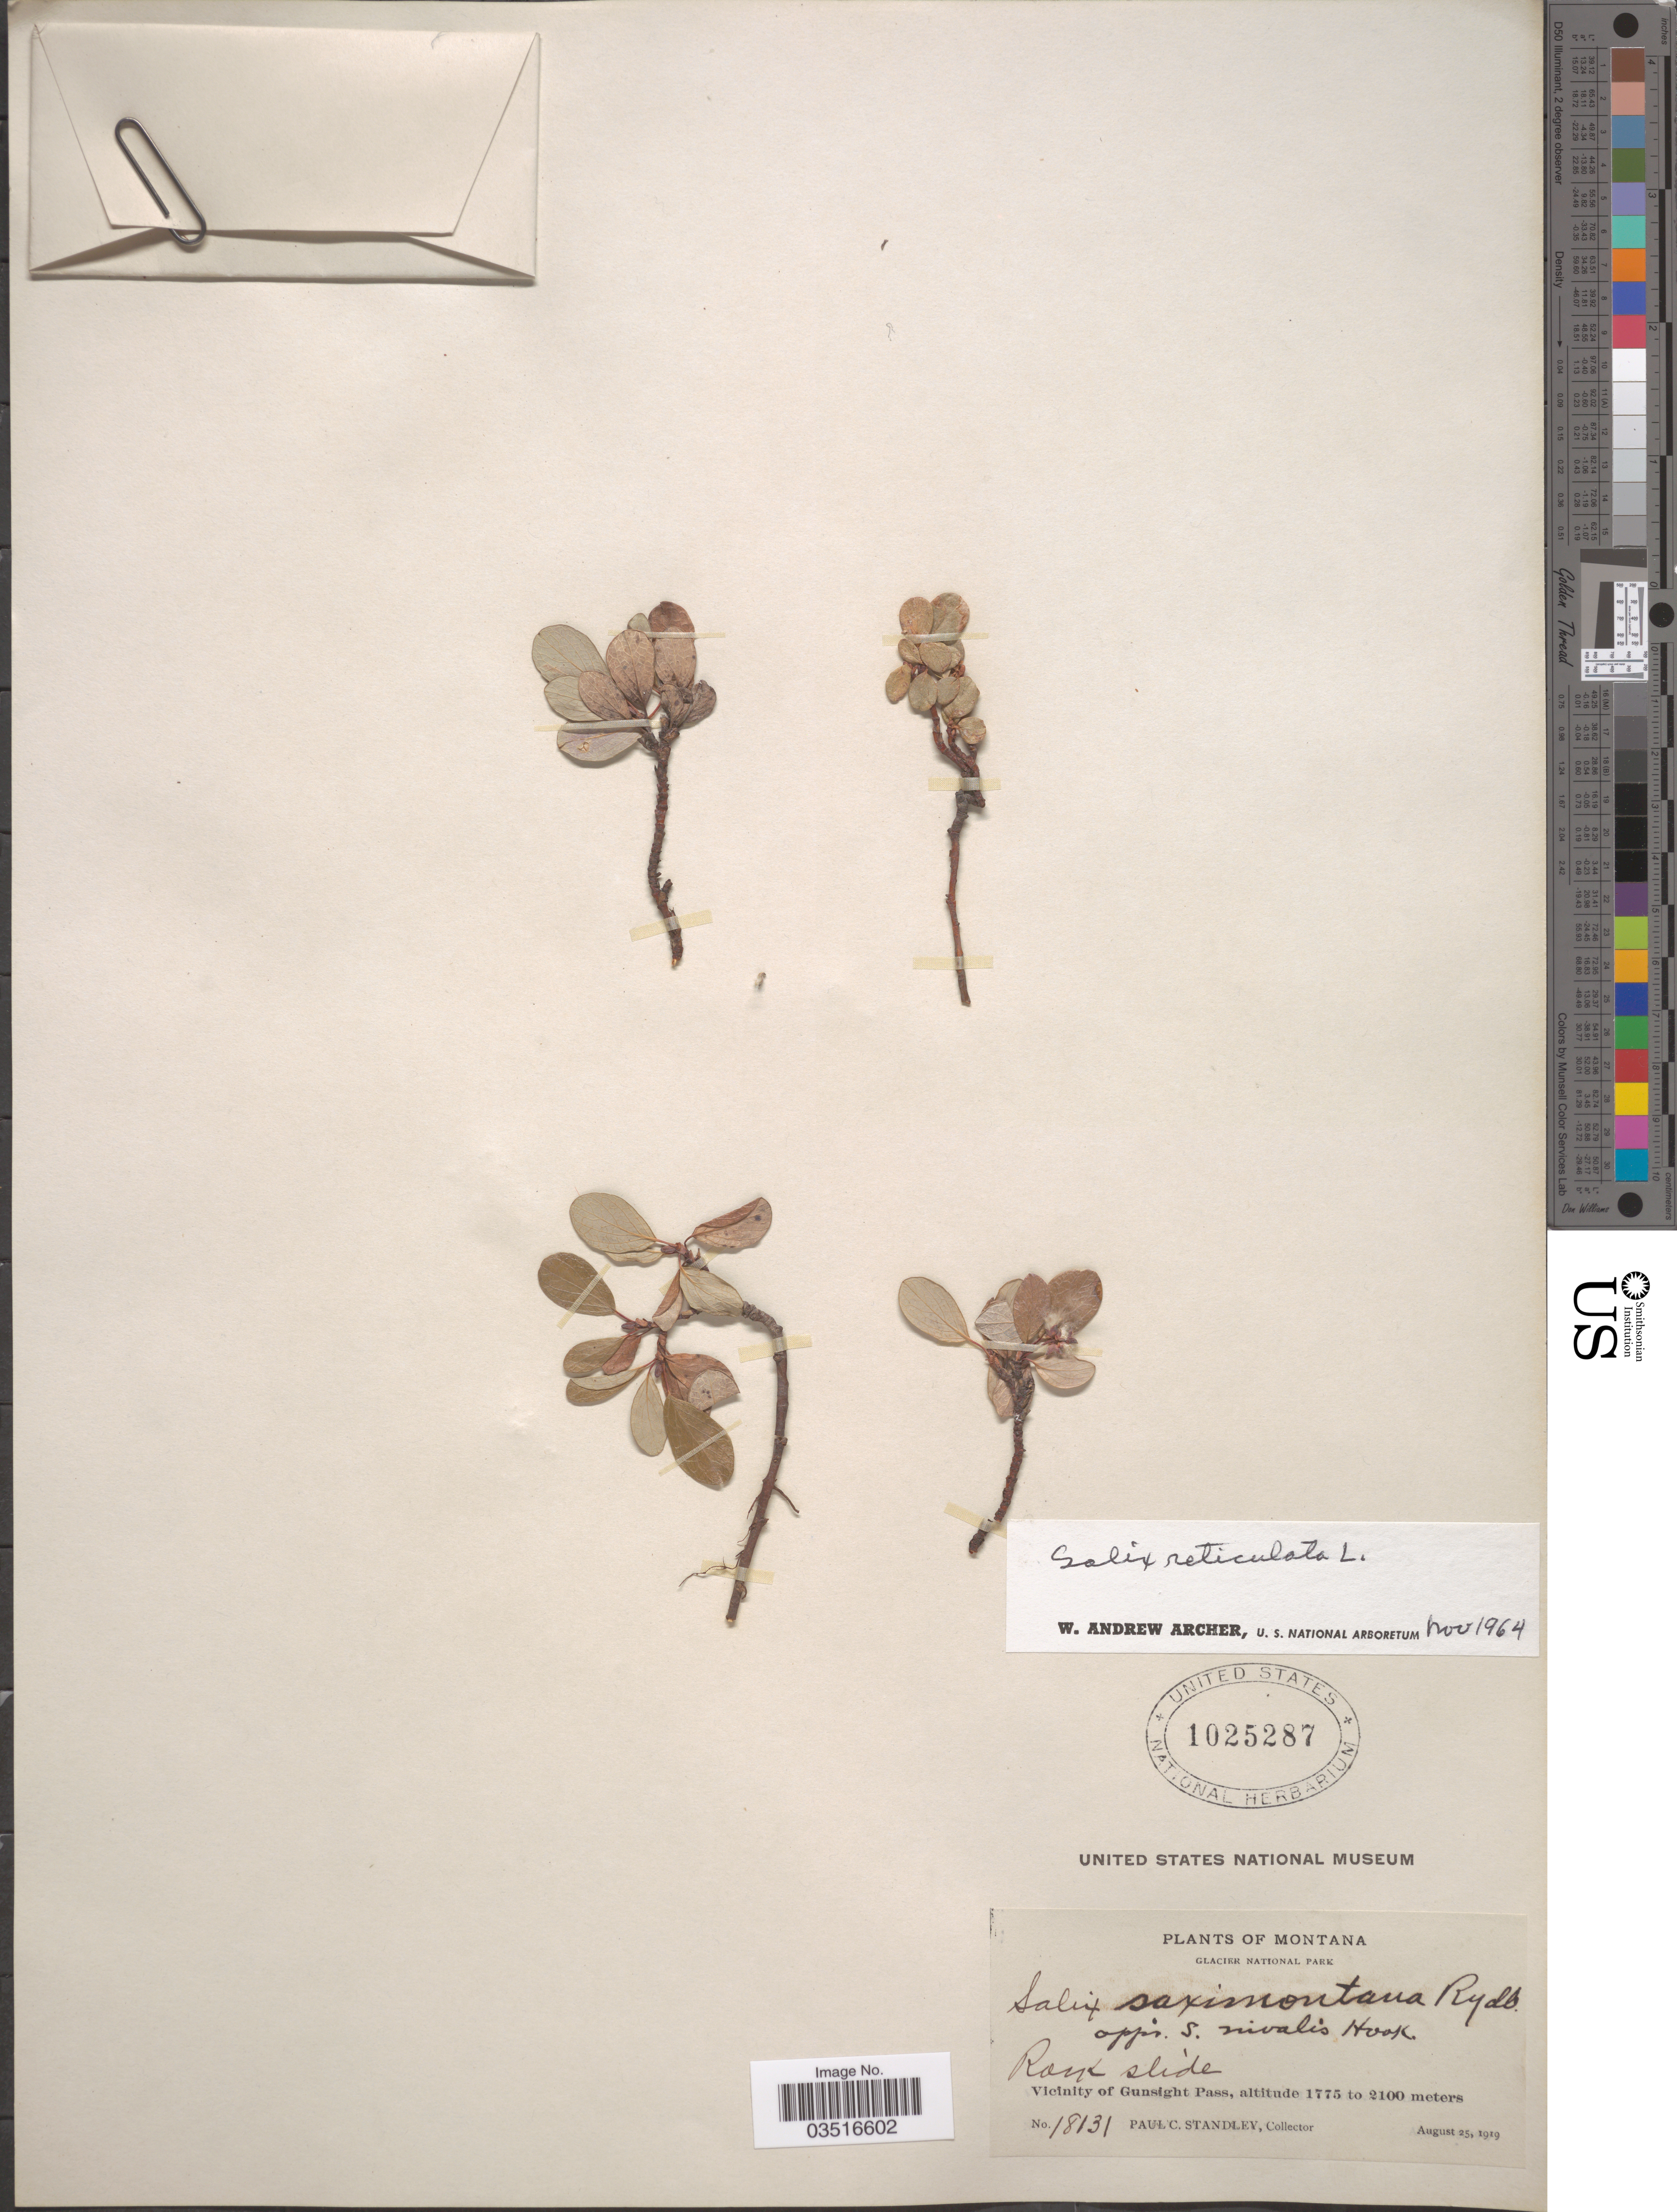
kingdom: Plantae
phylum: Tracheophyta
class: Magnoliopsida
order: Malpighiales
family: Salicaceae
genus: Salix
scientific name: Salix reticulata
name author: L.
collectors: P. C. Standley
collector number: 18131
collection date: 1919-08-25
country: United States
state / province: Montana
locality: Glacier National Park. Rock slide. Vicinity of Gunsight Pass.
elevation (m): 1775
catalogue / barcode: US 1025287